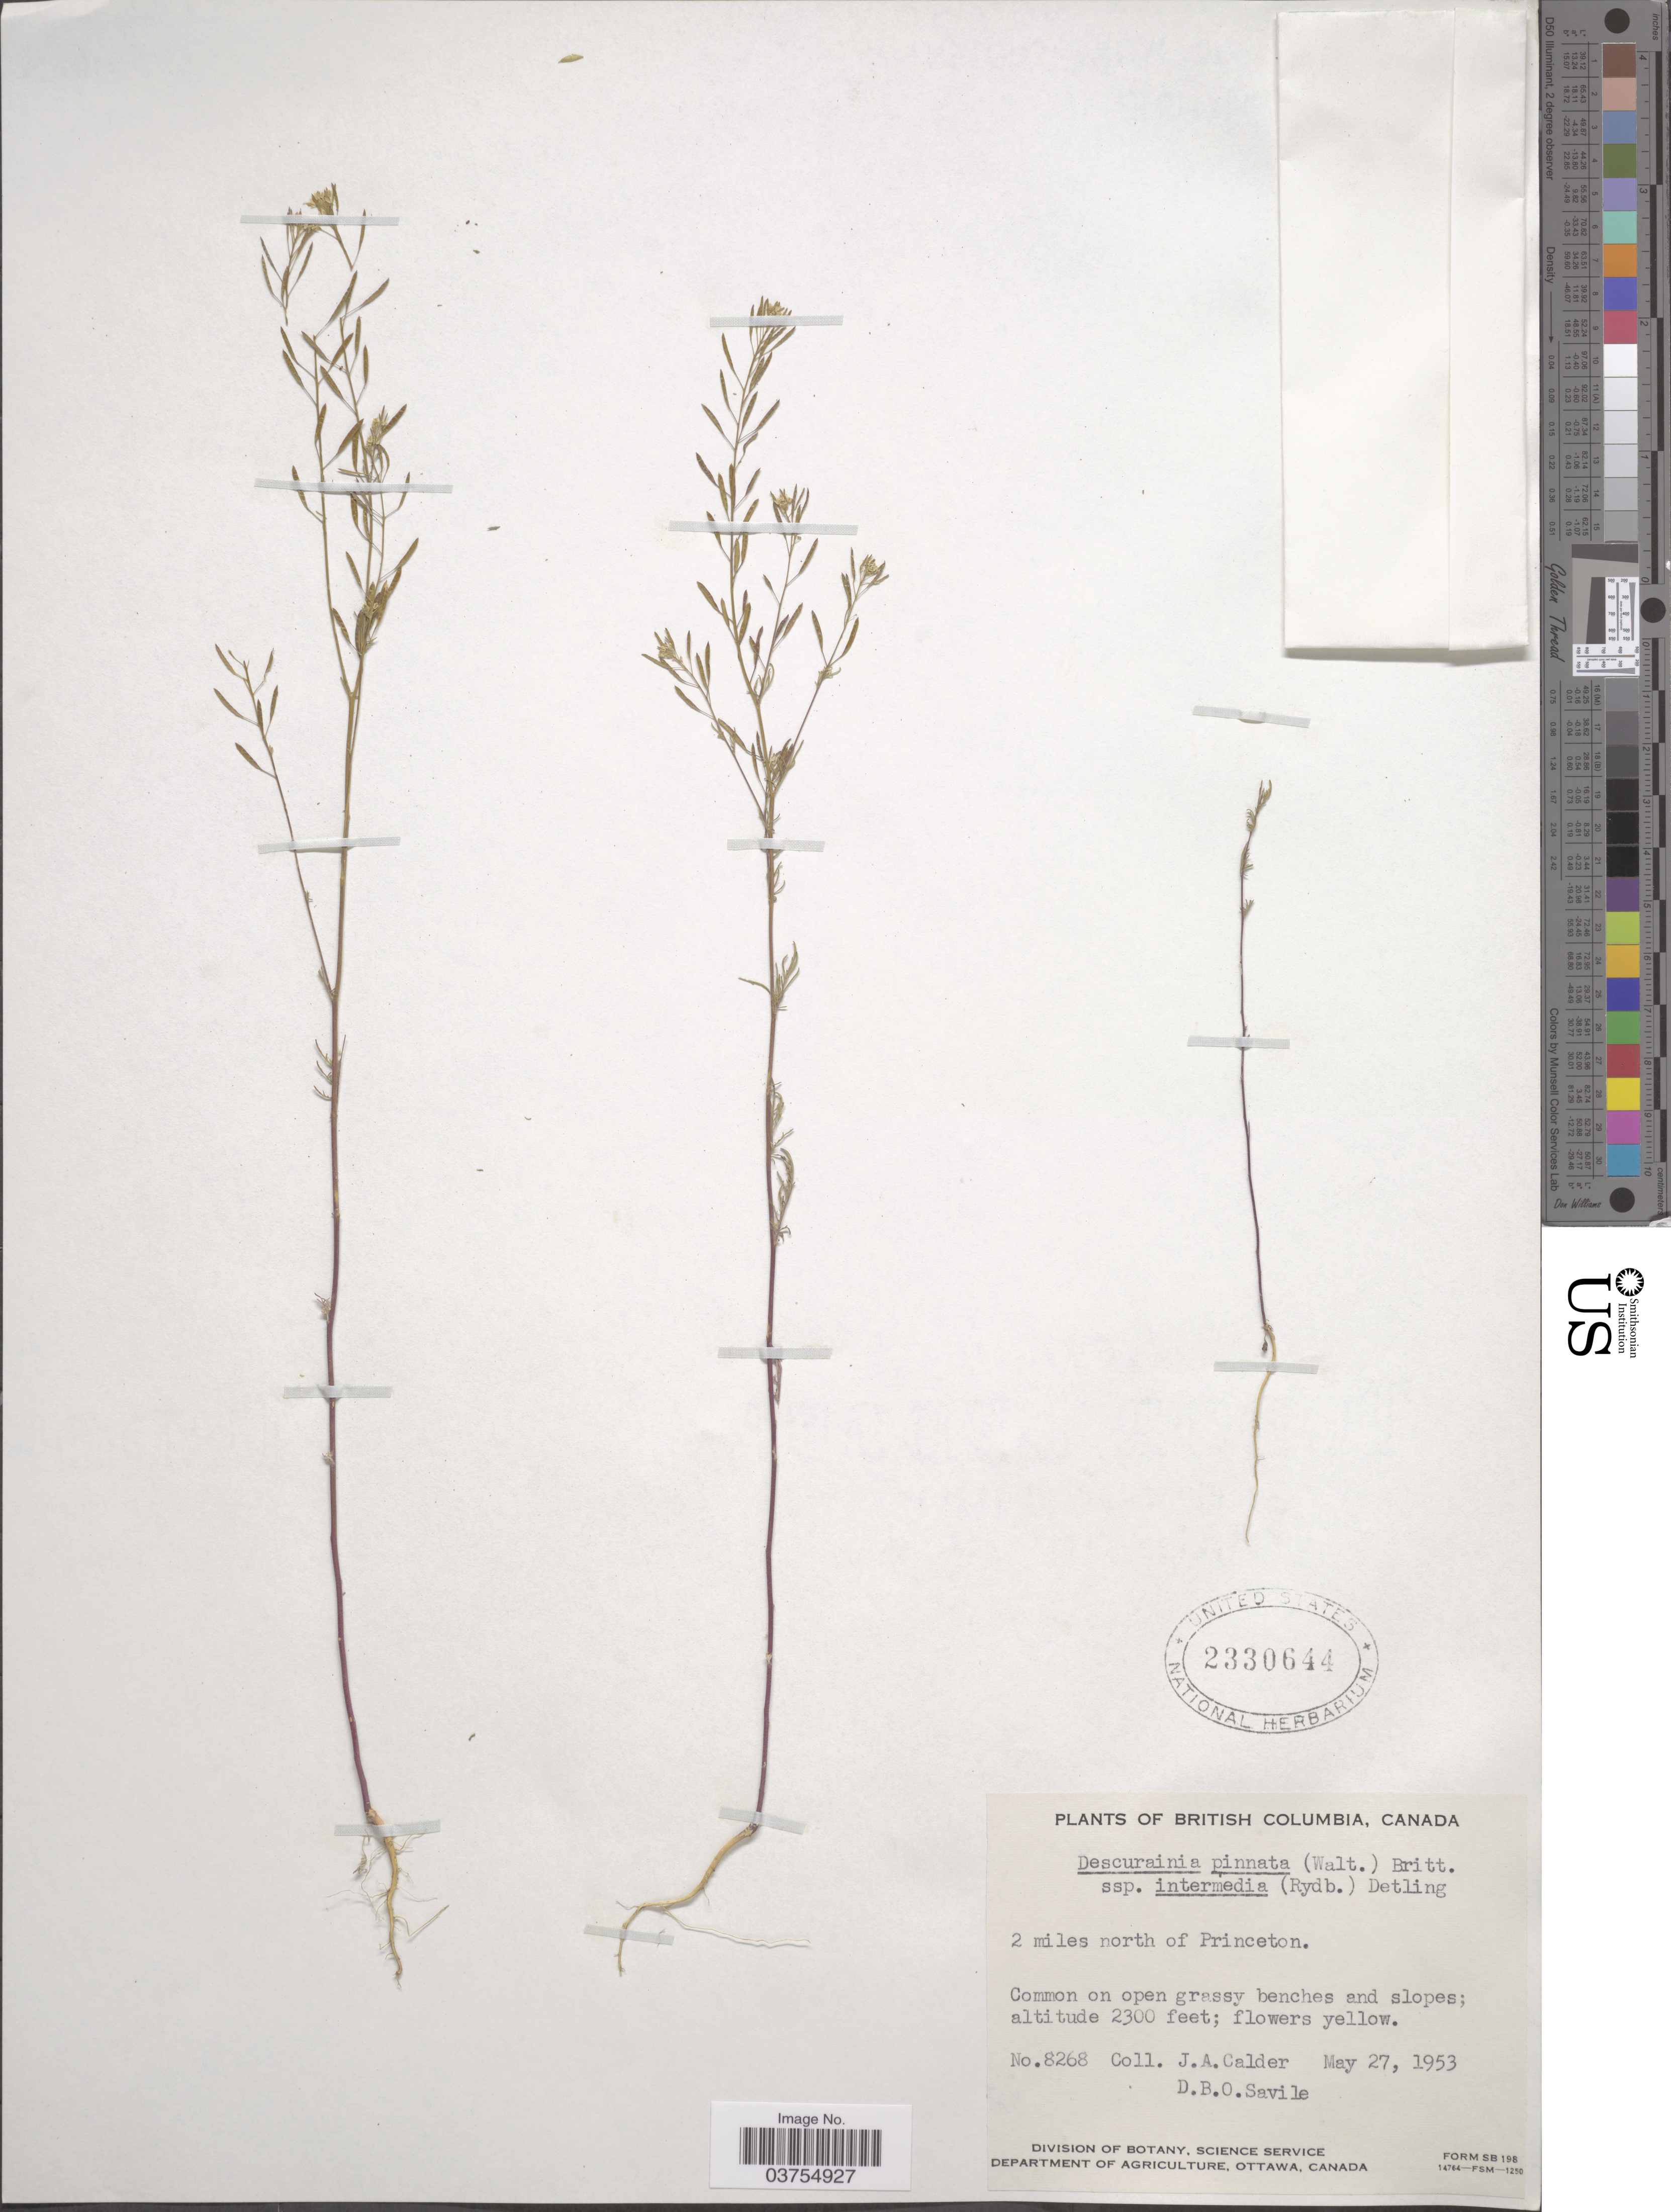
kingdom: Plantae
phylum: Tracheophyta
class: Magnoliopsida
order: Brassicales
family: Brassicaceae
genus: Descurainia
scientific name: Descurainia pinnata subsp. intermedia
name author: (Rydb.) Detling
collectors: J. A. Calder & D. Savile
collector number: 8268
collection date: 1953-05-27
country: Canada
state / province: British Columbia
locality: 2 miles north of Princeton.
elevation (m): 701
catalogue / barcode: US 2330644